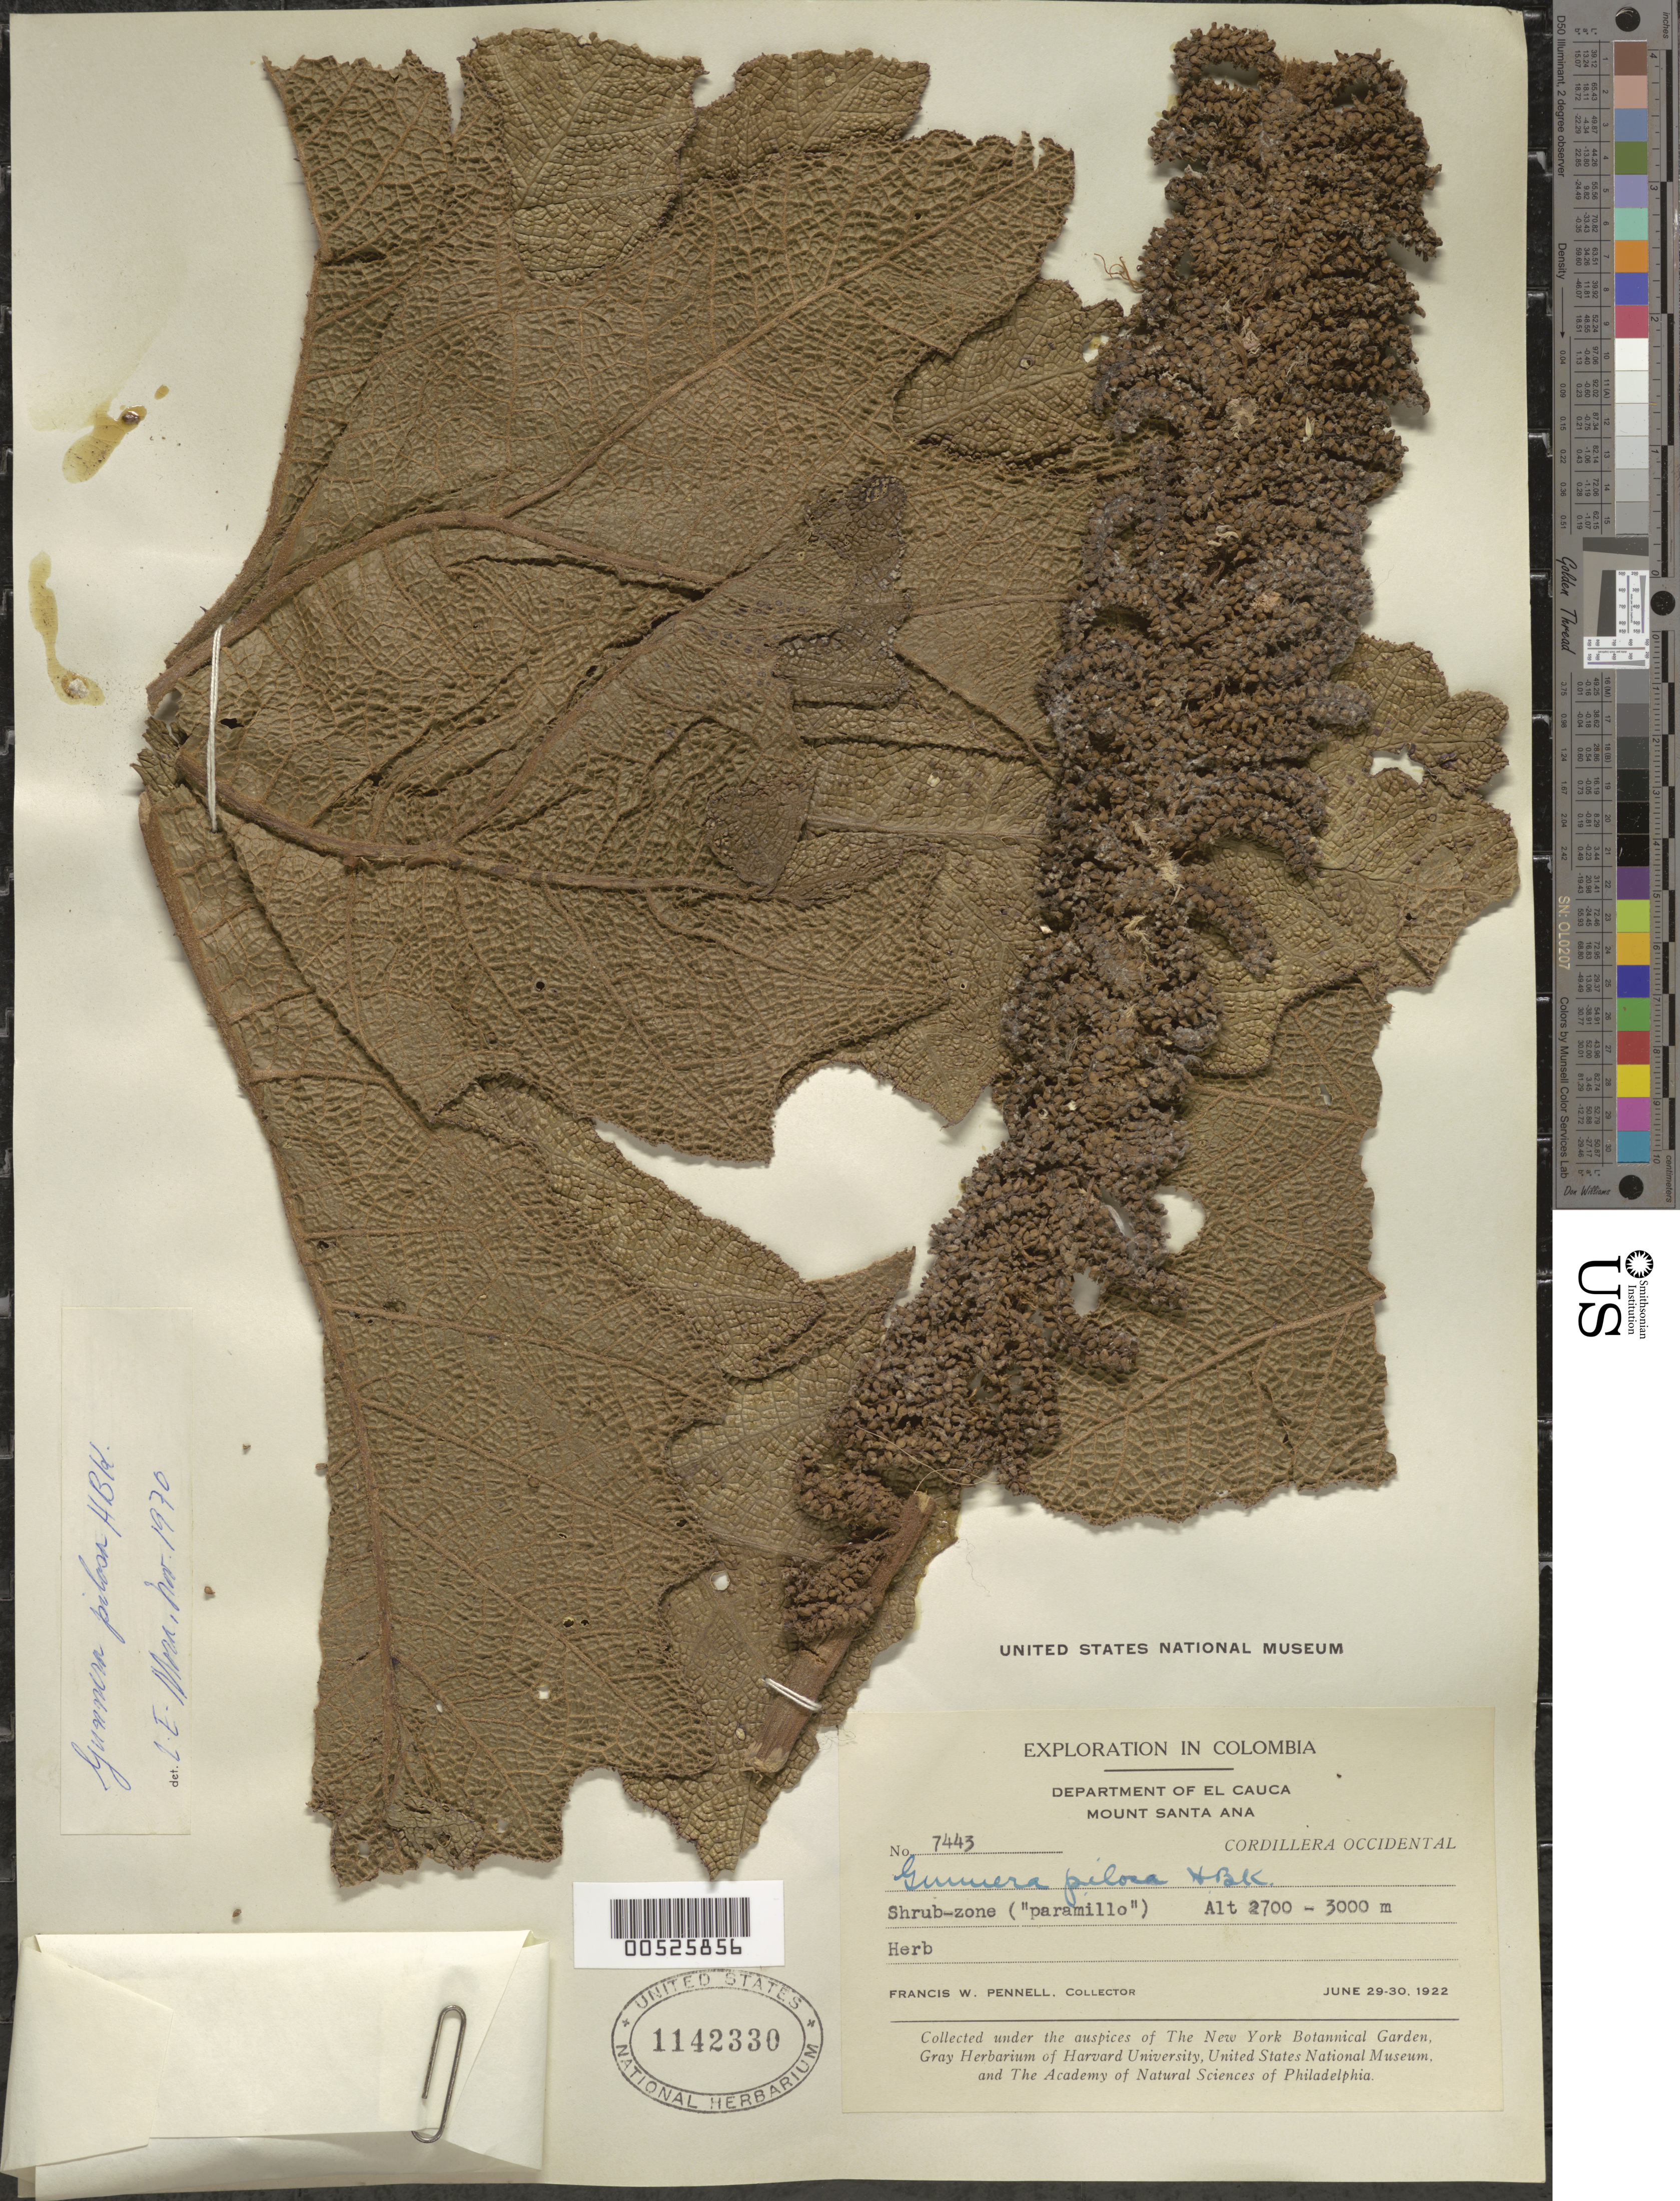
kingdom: Plantae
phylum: Tracheophyta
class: Magnoliopsida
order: Gunnerales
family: Gunneraceae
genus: Gunnera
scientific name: Gunnera pilosa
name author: Kunth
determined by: Mora-Osejo, L. E.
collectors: F. W. Pennell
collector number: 7443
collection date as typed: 29 Jun 1922 and 30 Jun 1922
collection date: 1922-06-29,1922-06-30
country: Colombia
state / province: Cauca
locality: Mount Santa Ana; Cordillera Occidental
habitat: Shrub-zone ("paramillo")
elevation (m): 2700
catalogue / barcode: US 1142330